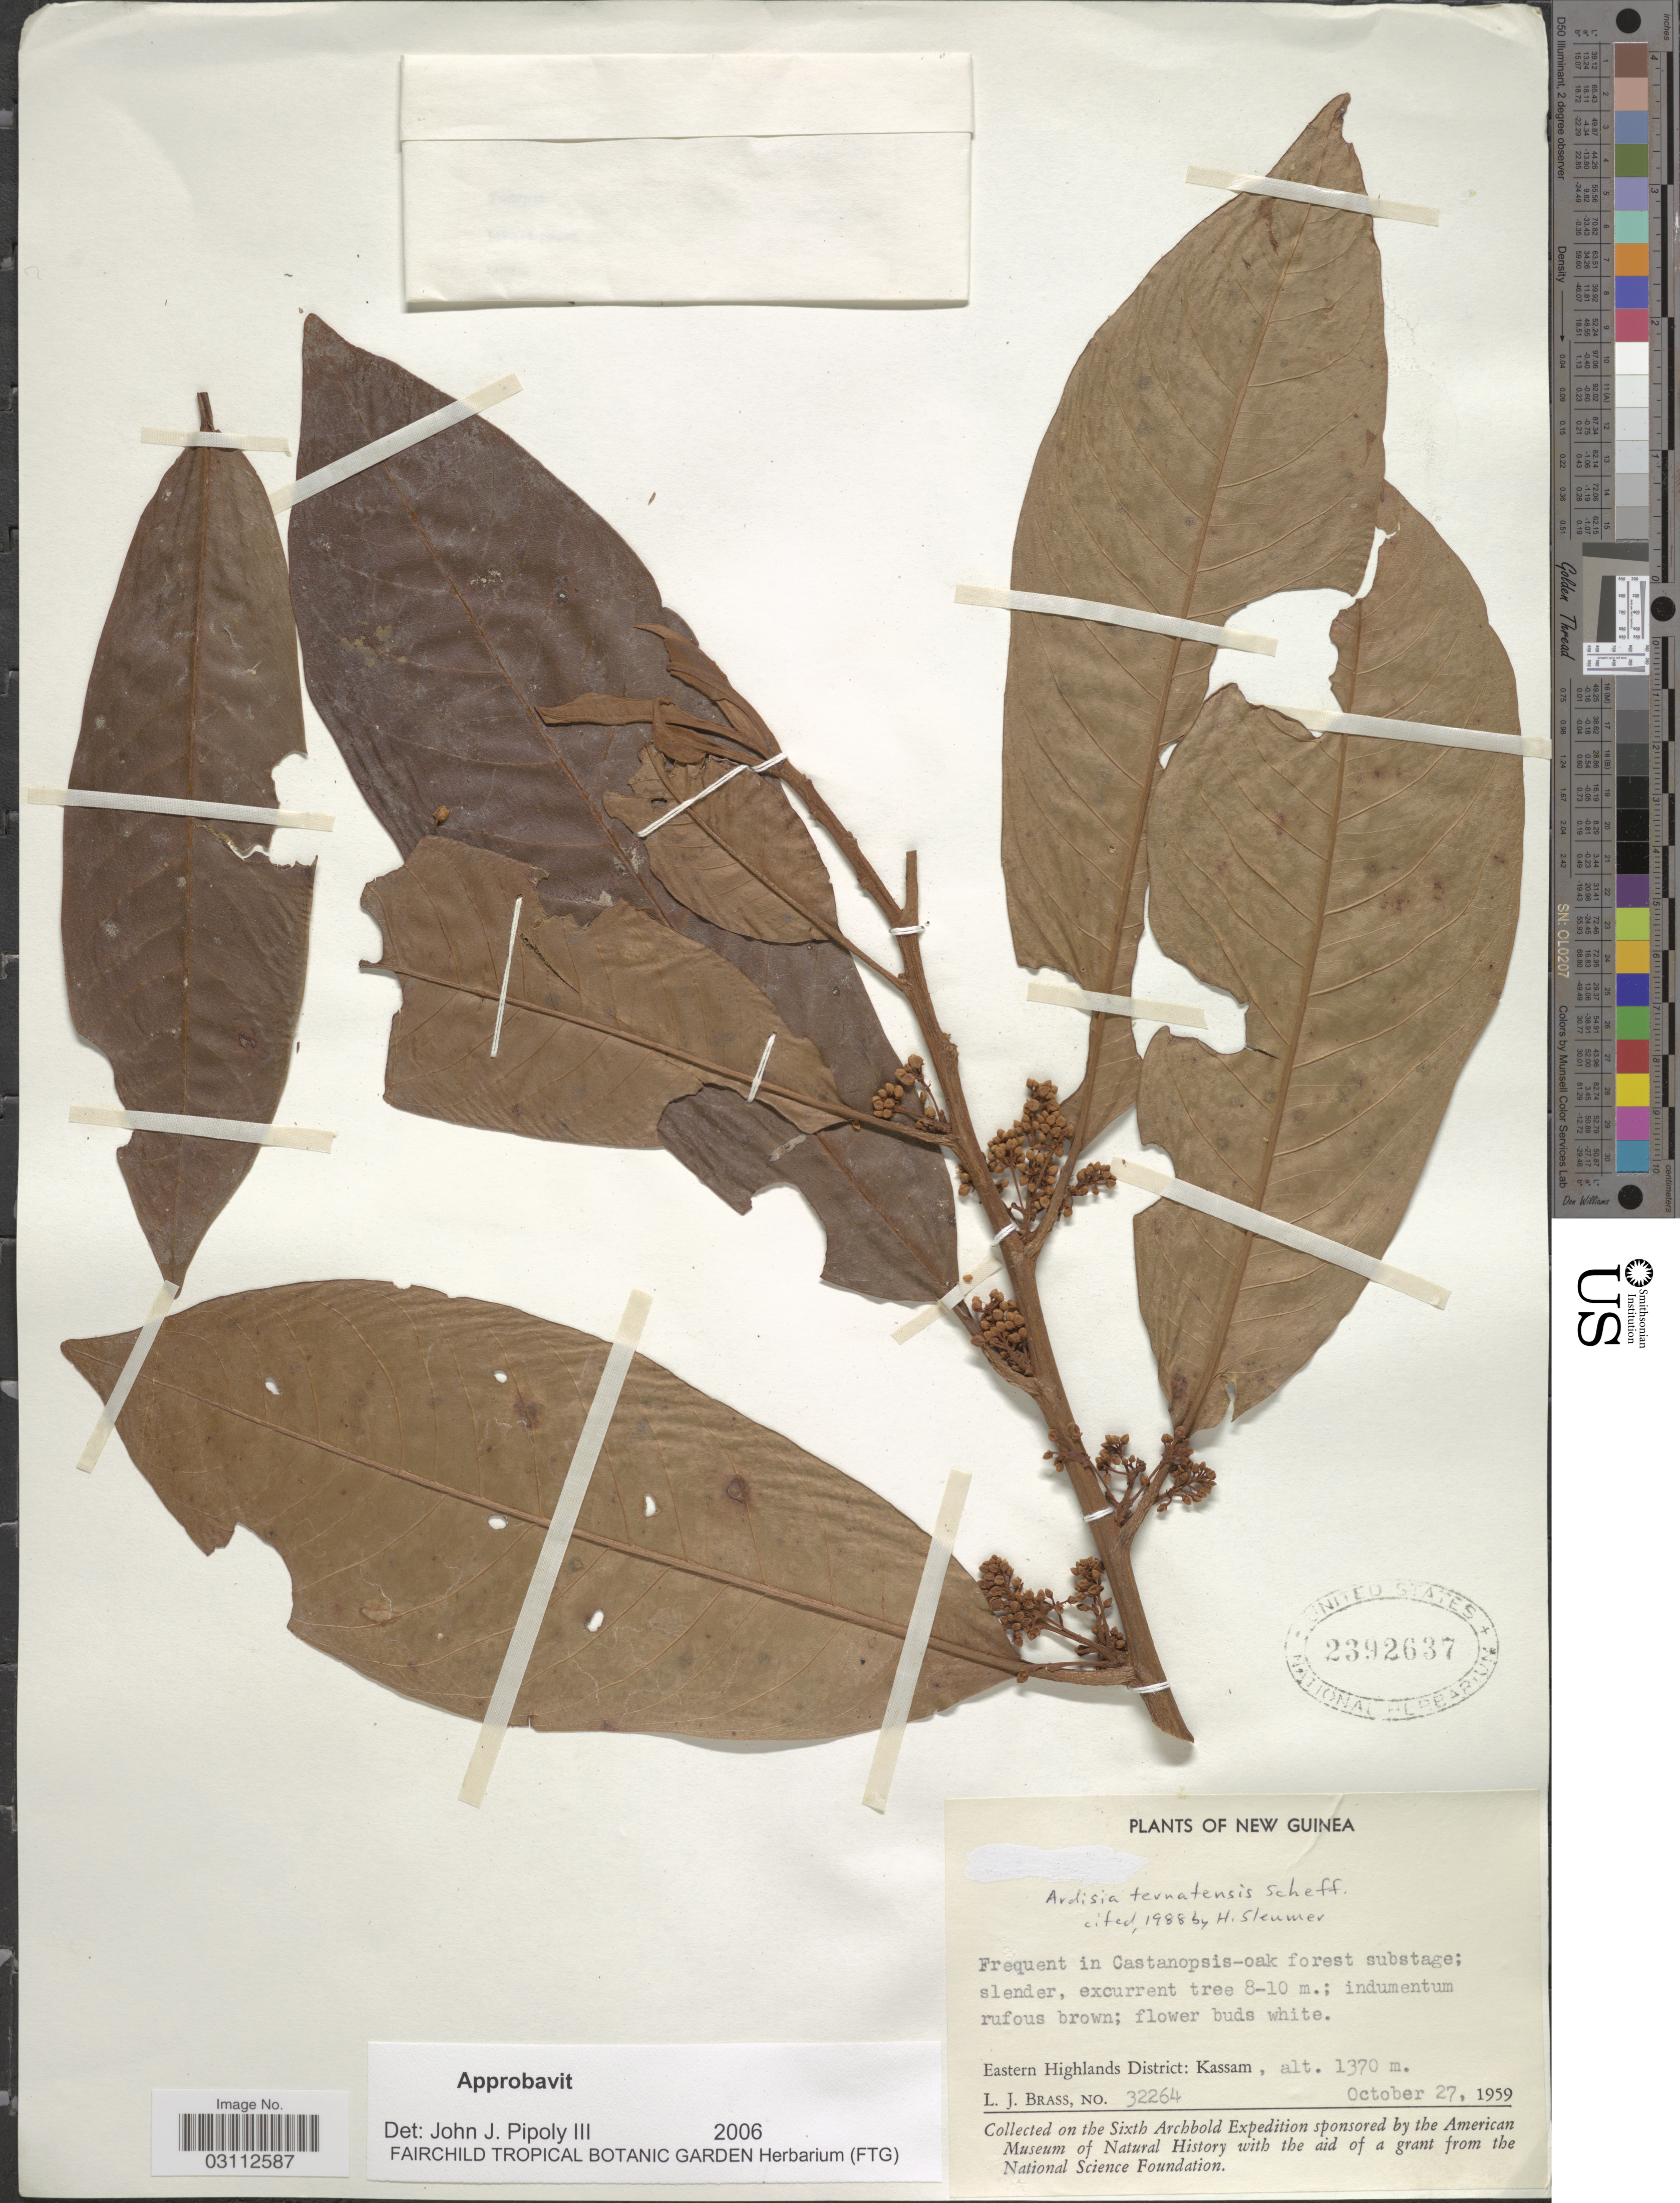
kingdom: Plantae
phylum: Tracheophyta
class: Magnoliopsida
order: Ericales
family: Primulaceae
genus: Ardisia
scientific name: Ardisia ternatensis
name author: Scheff.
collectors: L. J. Brass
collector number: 32264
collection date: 1959-10-27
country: Papua New Guinea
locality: New Guinea, Eastern Highlands District: Kassam.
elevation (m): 1370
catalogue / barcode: US 2392637